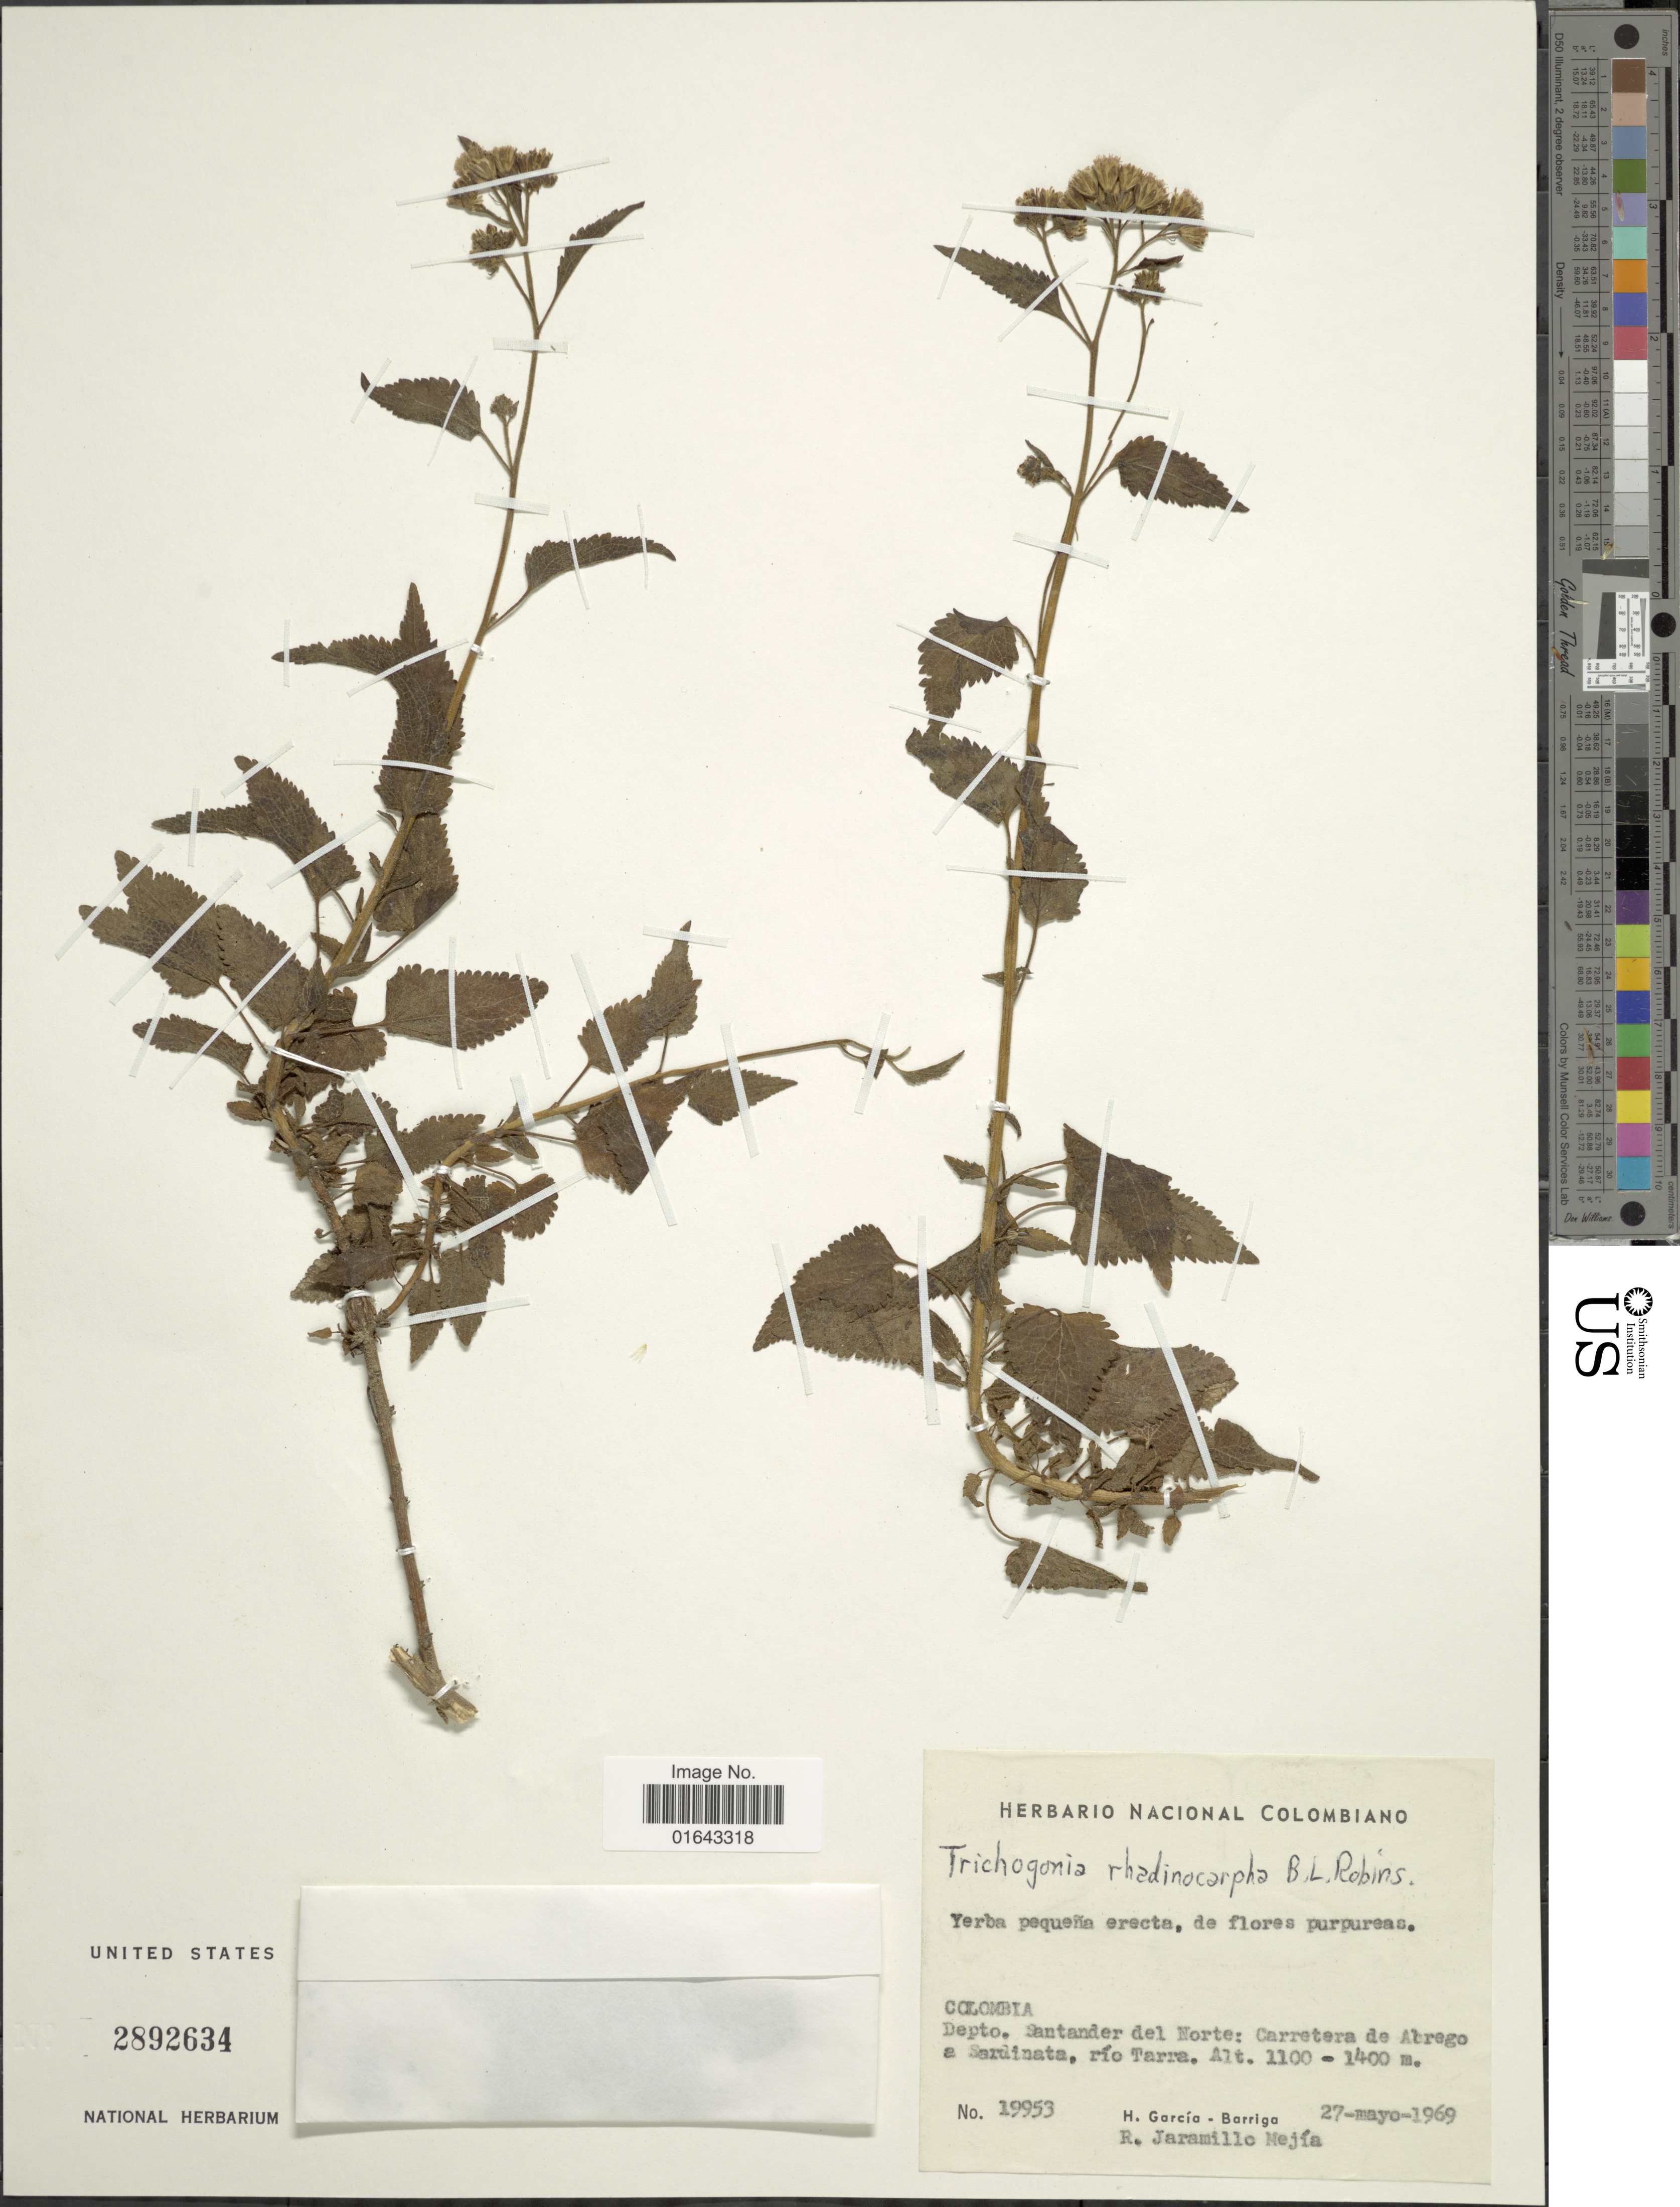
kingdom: Plantae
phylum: Tracheophyta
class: Magnoliopsida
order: Asterales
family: Asteraceae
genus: Trichogonia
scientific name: Trichogonia rhadinocarpa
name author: B.L. Rob.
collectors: H. García Barriga & R. Jaramillo M.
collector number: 19953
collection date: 1969-05-27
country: Colombia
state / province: Norte de Santander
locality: Depto. Santander del Norte: Carretera de Abrego a Sardinata, río Tarra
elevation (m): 1100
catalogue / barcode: US 2892634